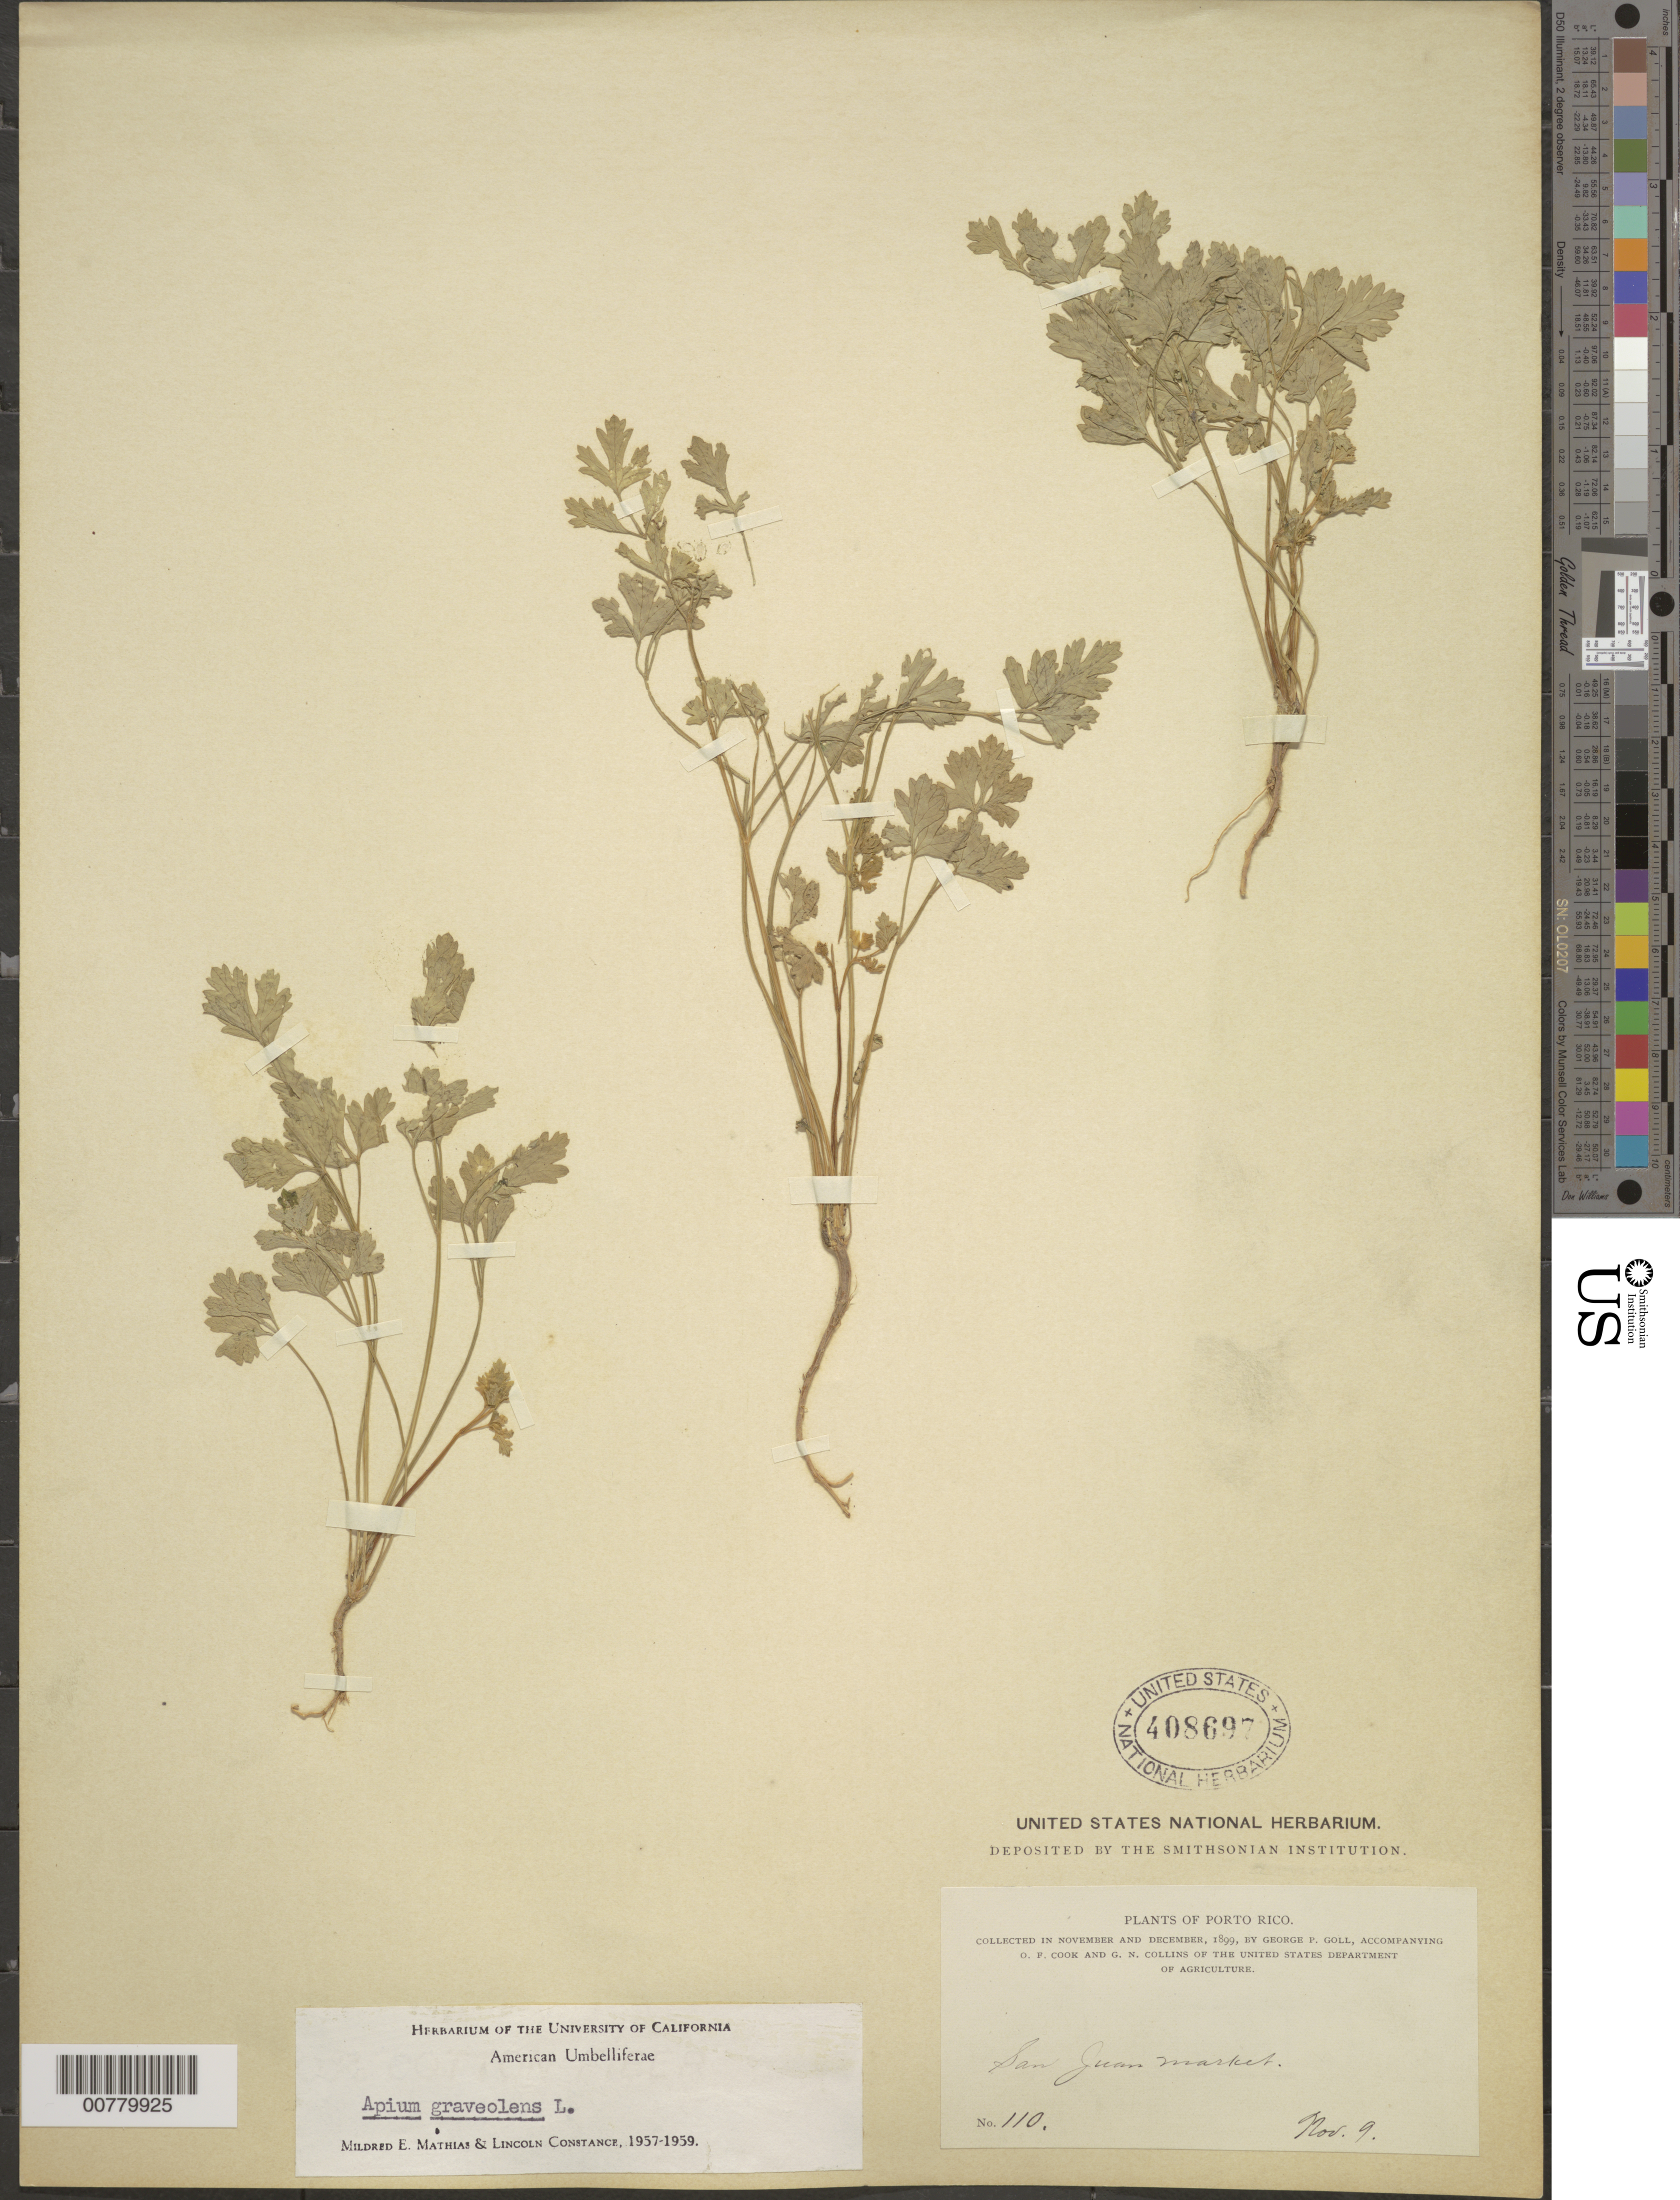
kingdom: Plantae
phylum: Tracheophyta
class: Magnoliopsida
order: Apiales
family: Apiaceae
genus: Apium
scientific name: Apium graveolens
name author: L.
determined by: Mathias, M. E.; Constance, L.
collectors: G. Goll, O. F. Cook & G. N. Collins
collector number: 110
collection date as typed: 09 Nov 1899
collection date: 1899-11-09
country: Puerto Rico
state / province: San Juan (?)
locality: San Juan.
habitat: Market.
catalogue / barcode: US 408697